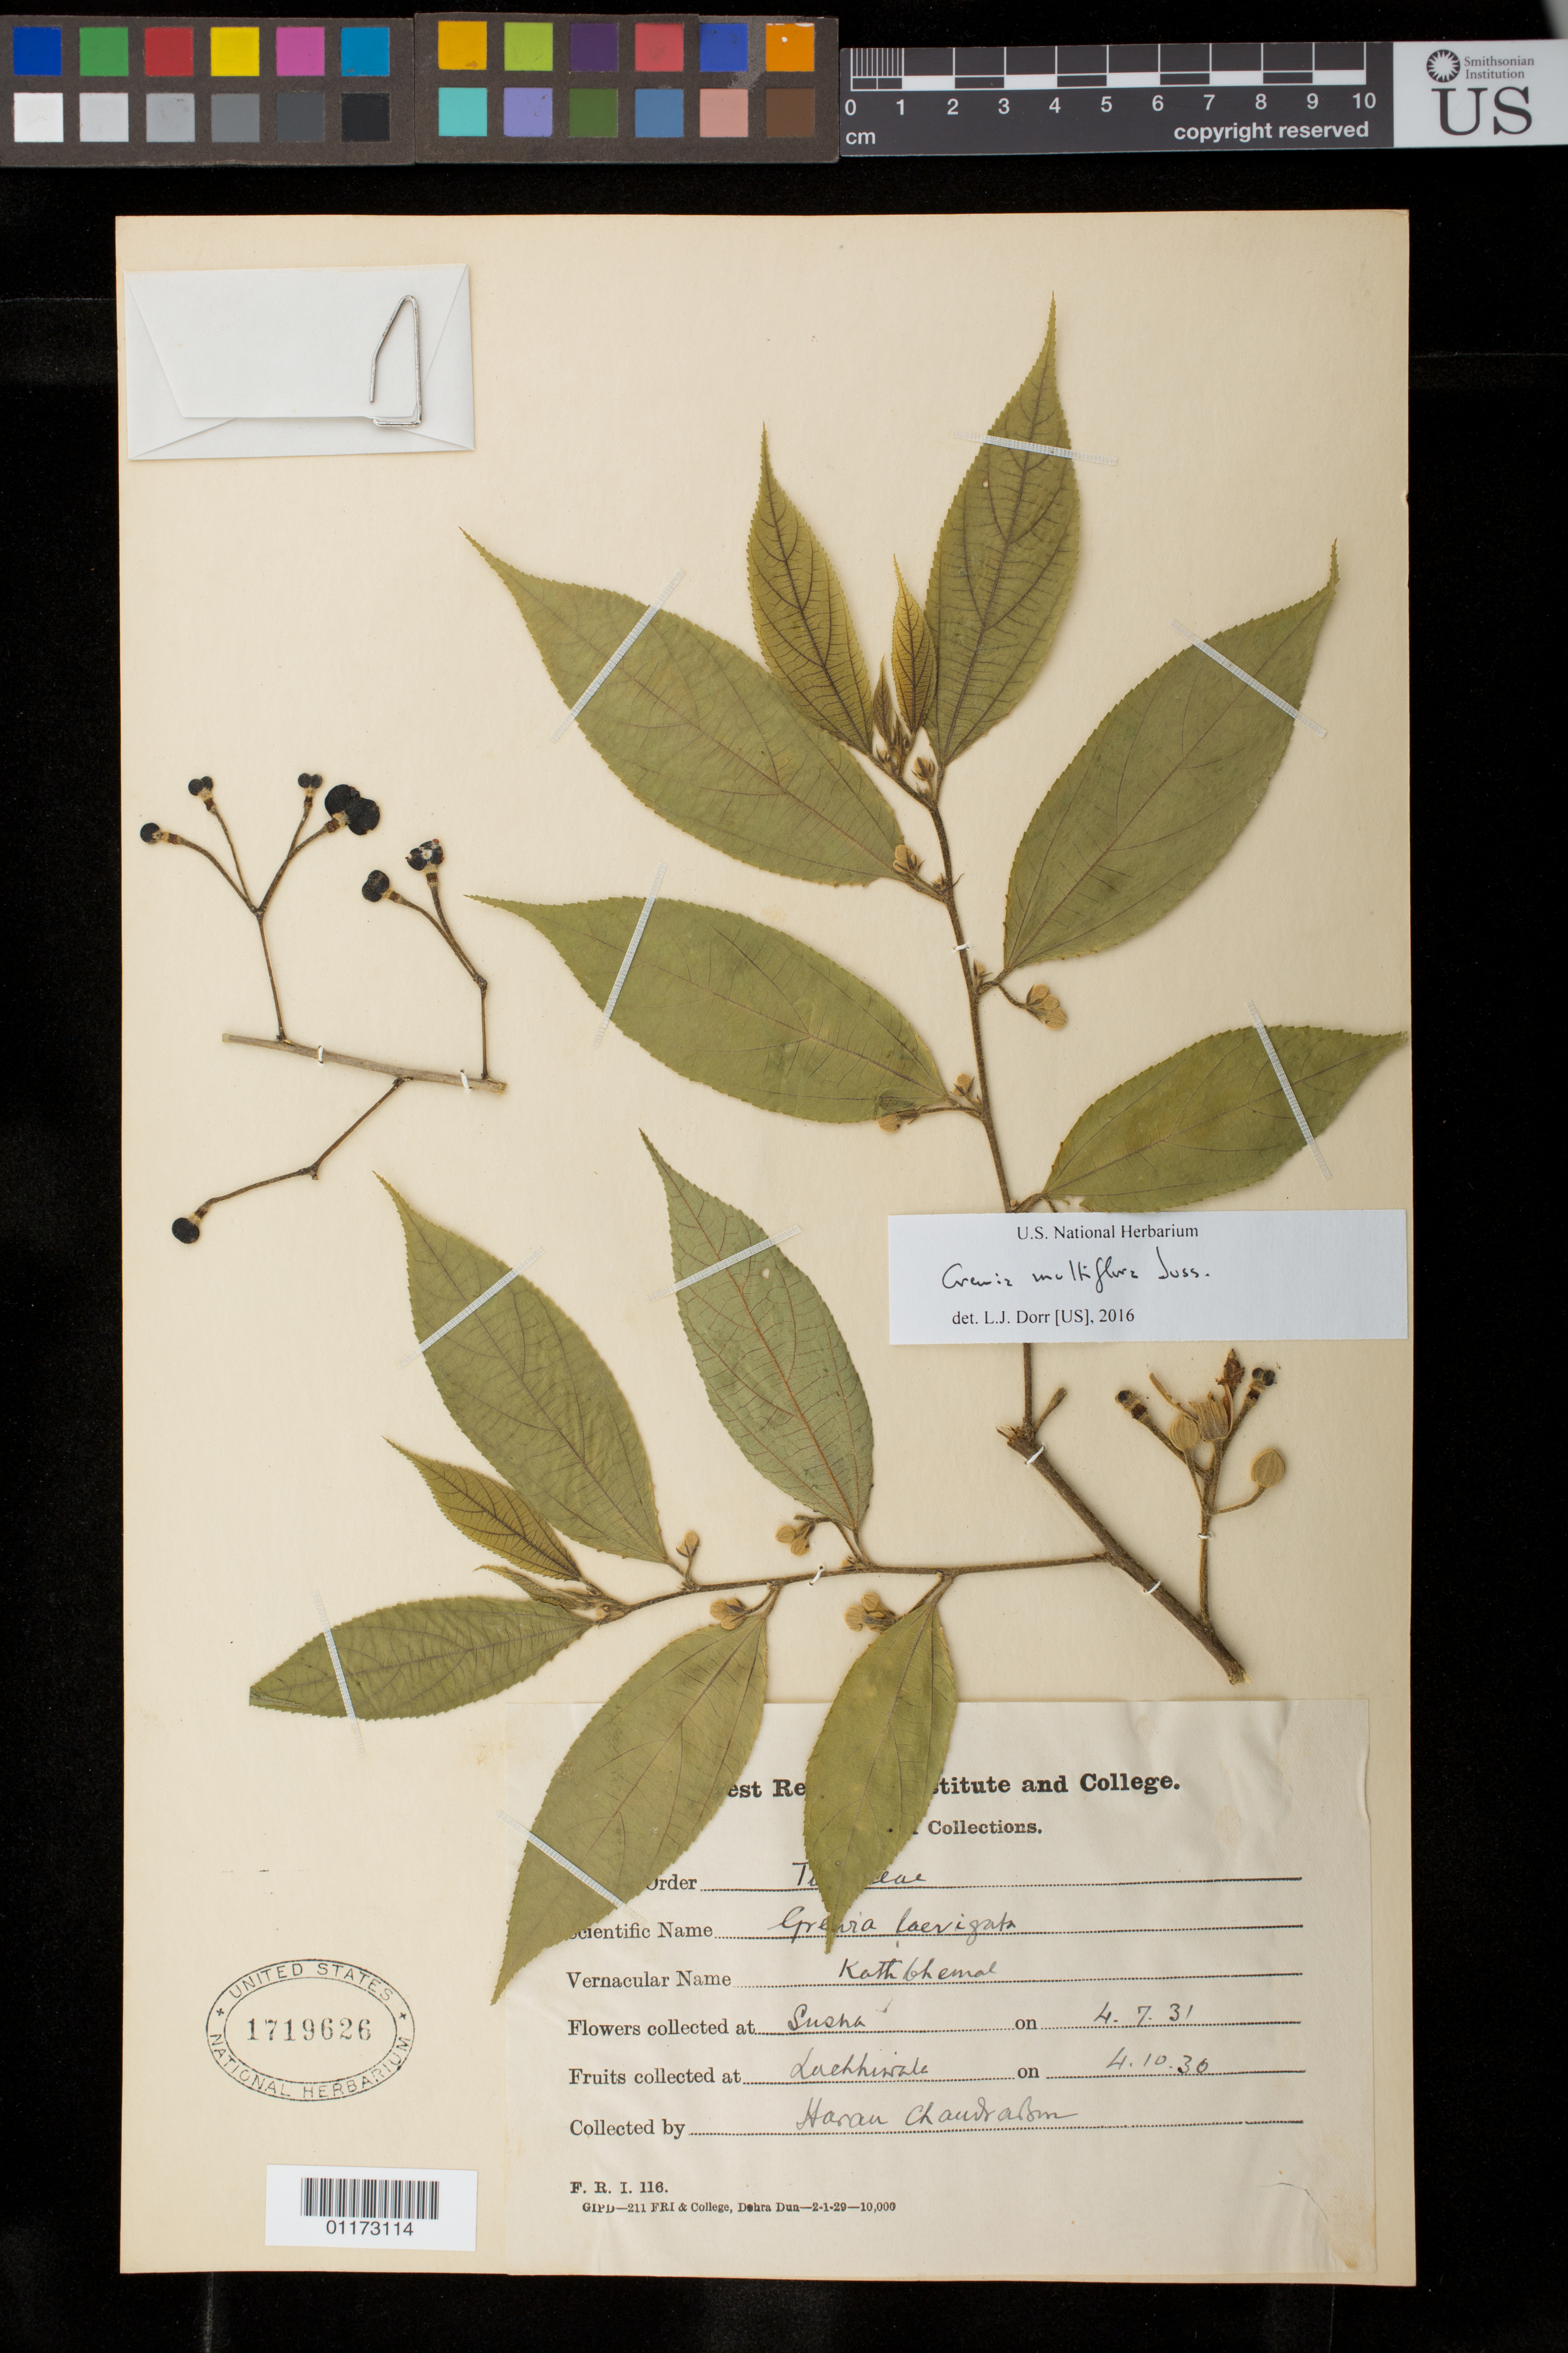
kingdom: Plantae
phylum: Tracheophyta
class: Magnoliopsida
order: Malvales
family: Malvaceae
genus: Grewia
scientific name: Grewia multiflora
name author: Juss.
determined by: Dorr, L. J., (BOT), Smithsonian Institution - National Museum of Natural History (UNITED STATES)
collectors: H. Chaudrabm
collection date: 1930-10-04,1931-07-04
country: India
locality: Susha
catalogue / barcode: US 1719626